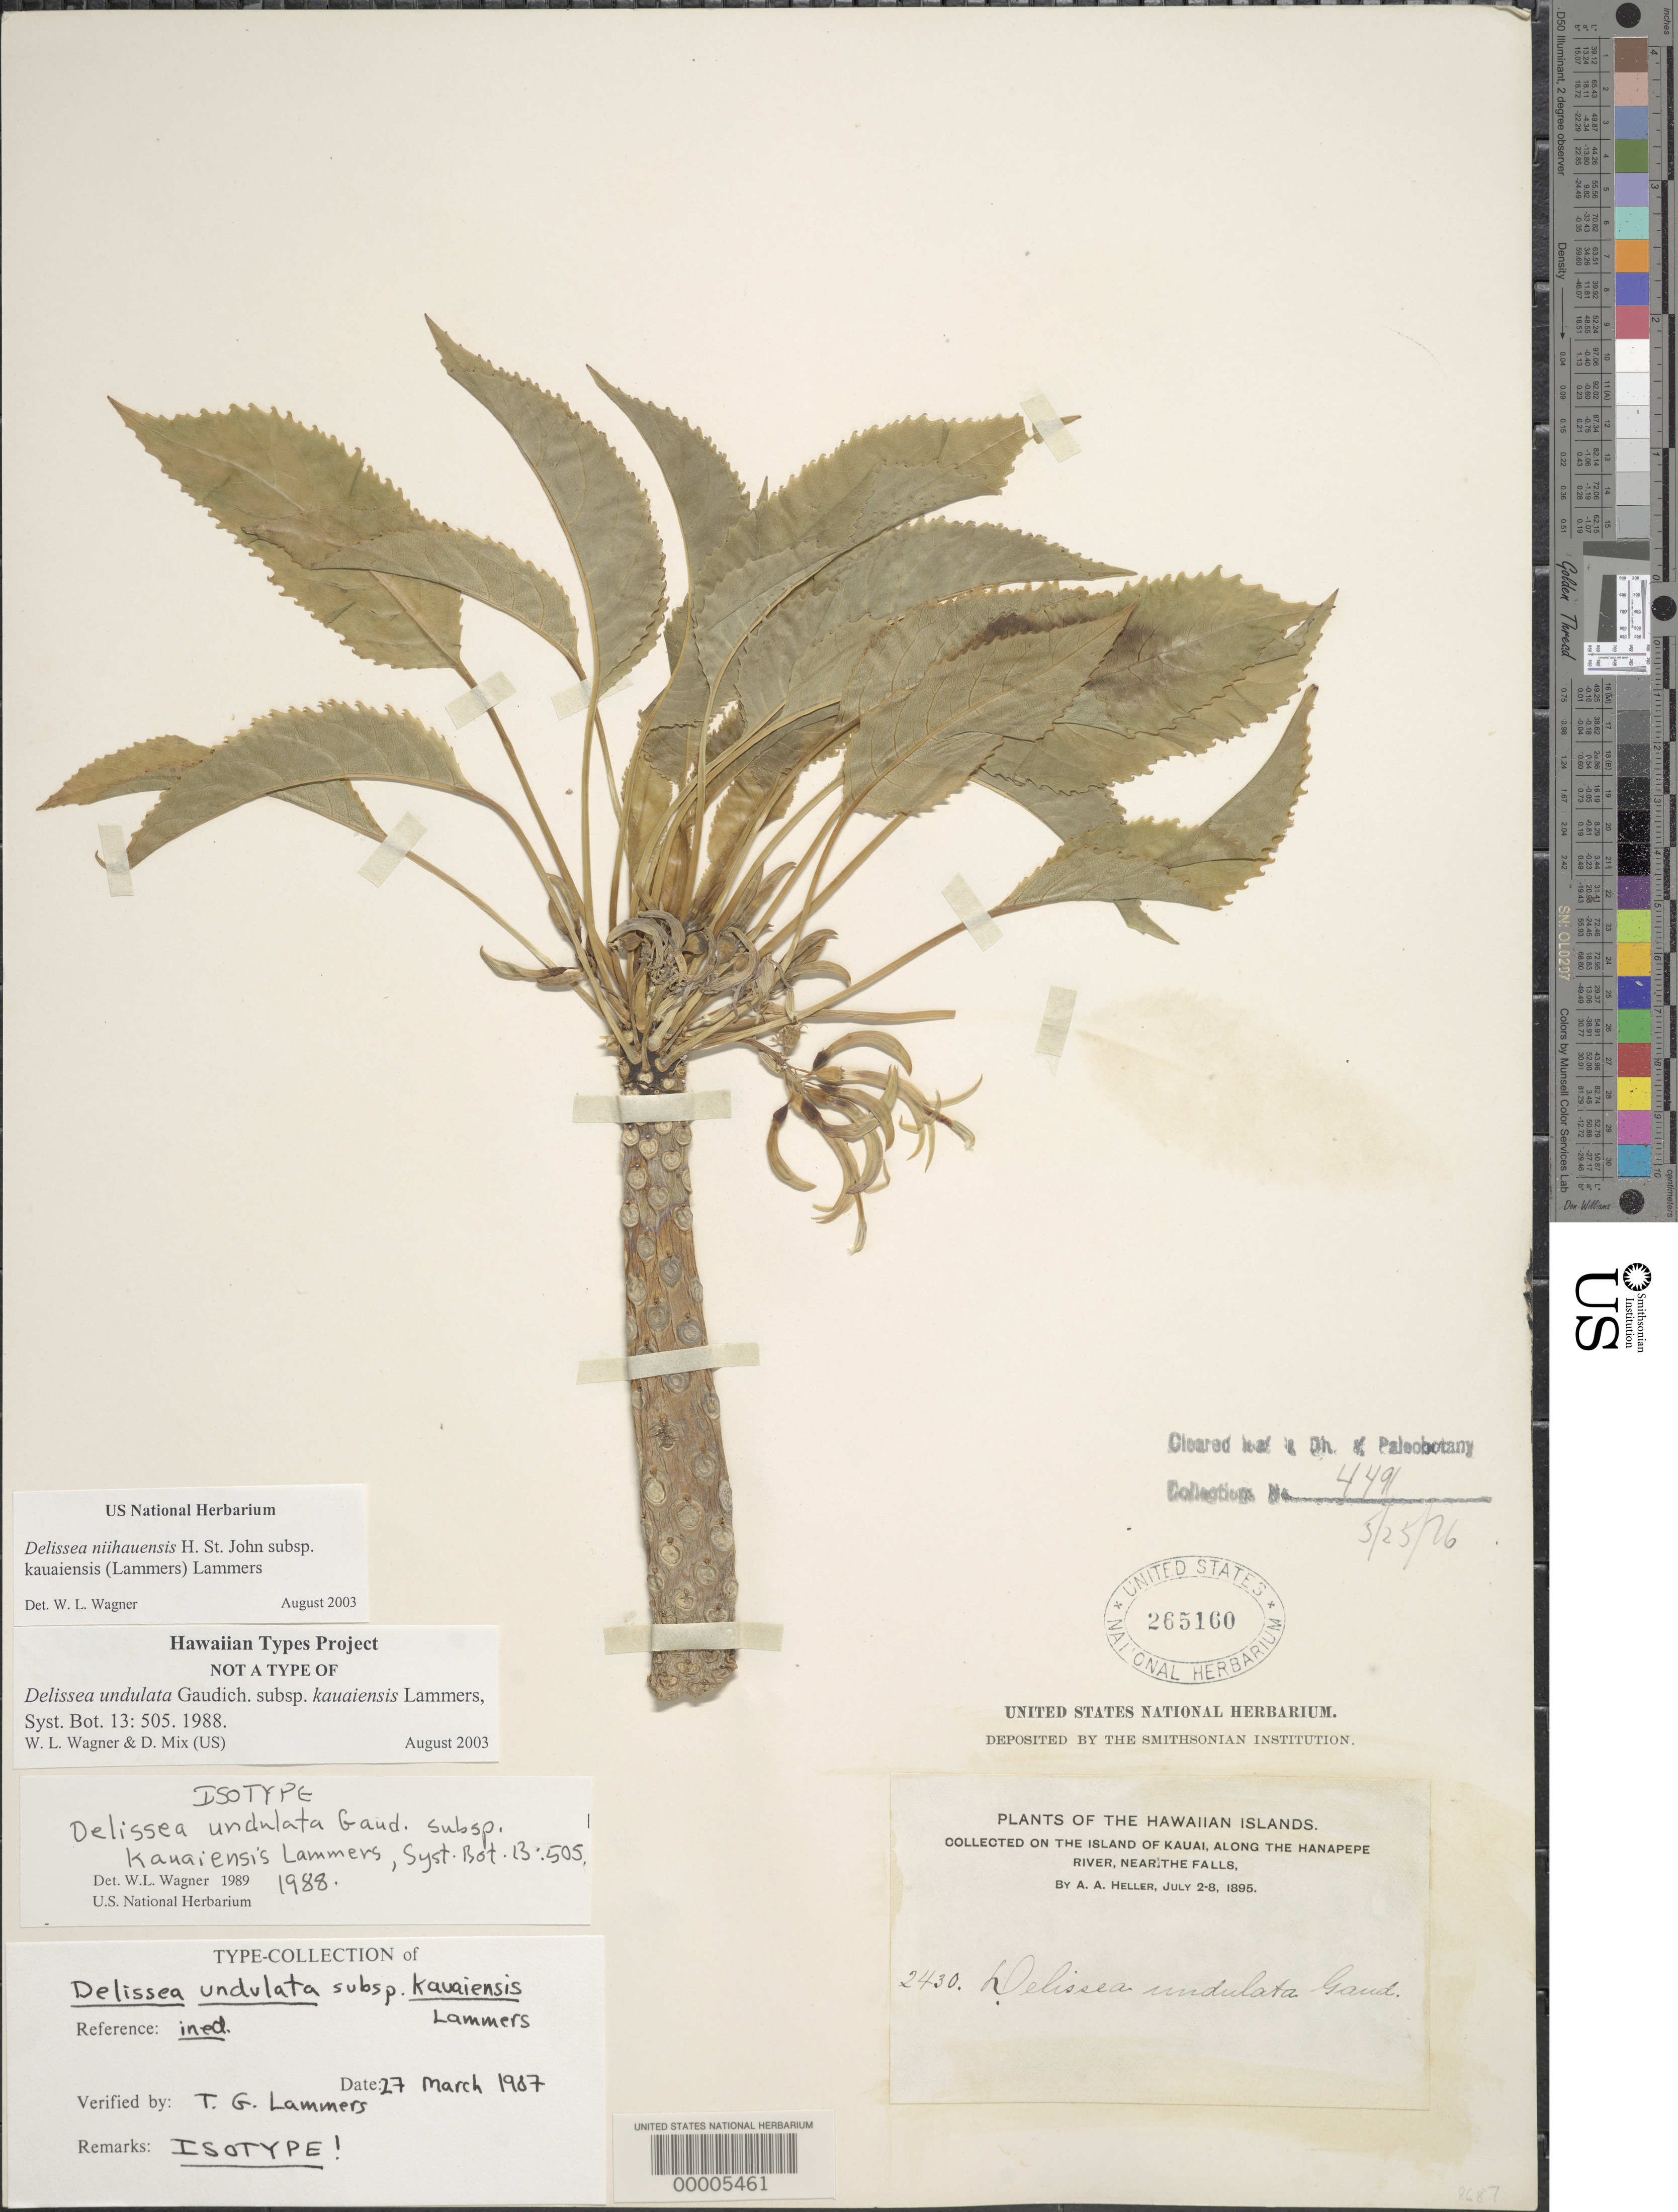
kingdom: Plantae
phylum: Tracheophyta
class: Magnoliopsida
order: Asterales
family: Campanulaceae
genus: Delissea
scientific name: Delissea kauaiensis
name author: (Lammers) Lammers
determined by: Wagner, W. L., (BOT), Smithsonian Institution - National Museum of Natural History (UNITED STATES)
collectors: A. A. Heller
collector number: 2430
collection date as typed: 02 Jul 1895 to 08 Jul 1895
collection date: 1895-07-02/1895-07-08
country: United States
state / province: Hawaii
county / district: Kauai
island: Kaua'i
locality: Along Hanapepe River, near falls.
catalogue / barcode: US 265160